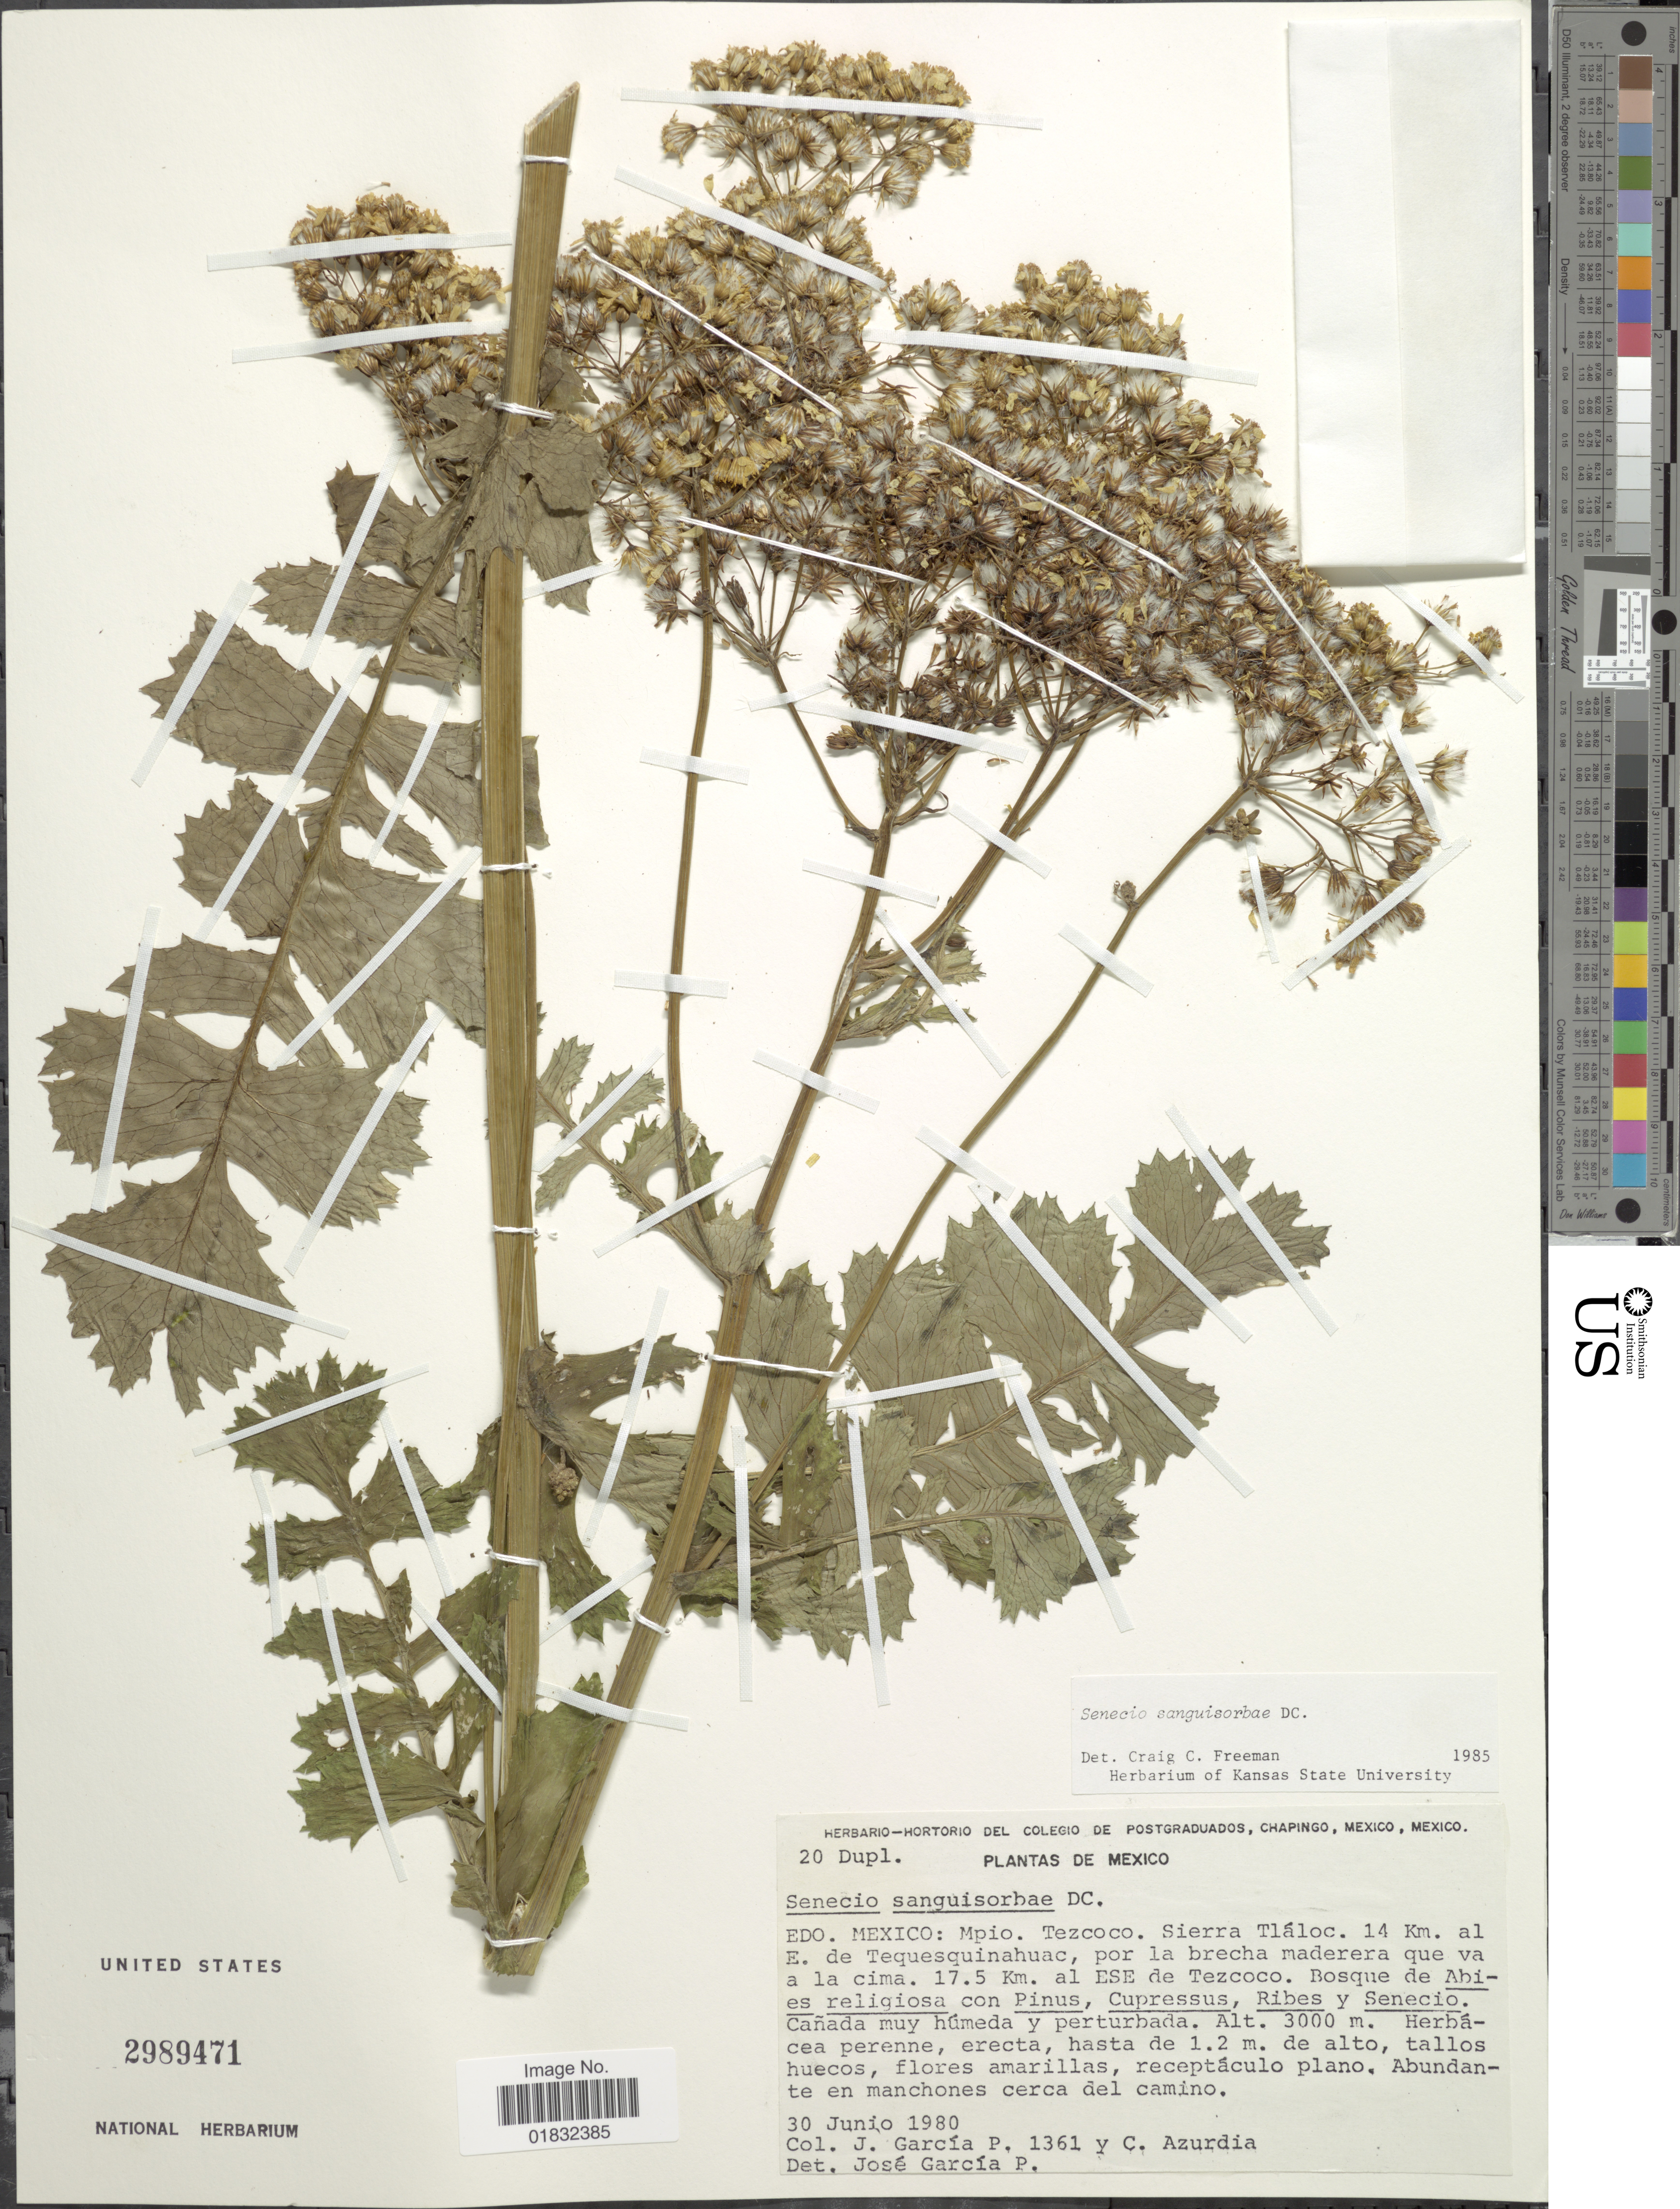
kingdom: Plantae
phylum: Tracheophyta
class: Magnoliopsida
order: Asterales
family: Asteraceae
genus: Packera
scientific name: Packera sanguisorbae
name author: (DC.) C. Jeffrey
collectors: J. García-P. & C. Azurdia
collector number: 1361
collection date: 1980-06-30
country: Mexico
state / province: México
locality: Mpio. Tezcoco. Sierra Tláloc. 14 Km al E de Tequesquinahuac, por la brecha maderera que va a la cima. 17.5 Km al ESE de Tezcoco. Cañada muy húmeda y perturbada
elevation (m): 3000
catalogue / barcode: US 2989471